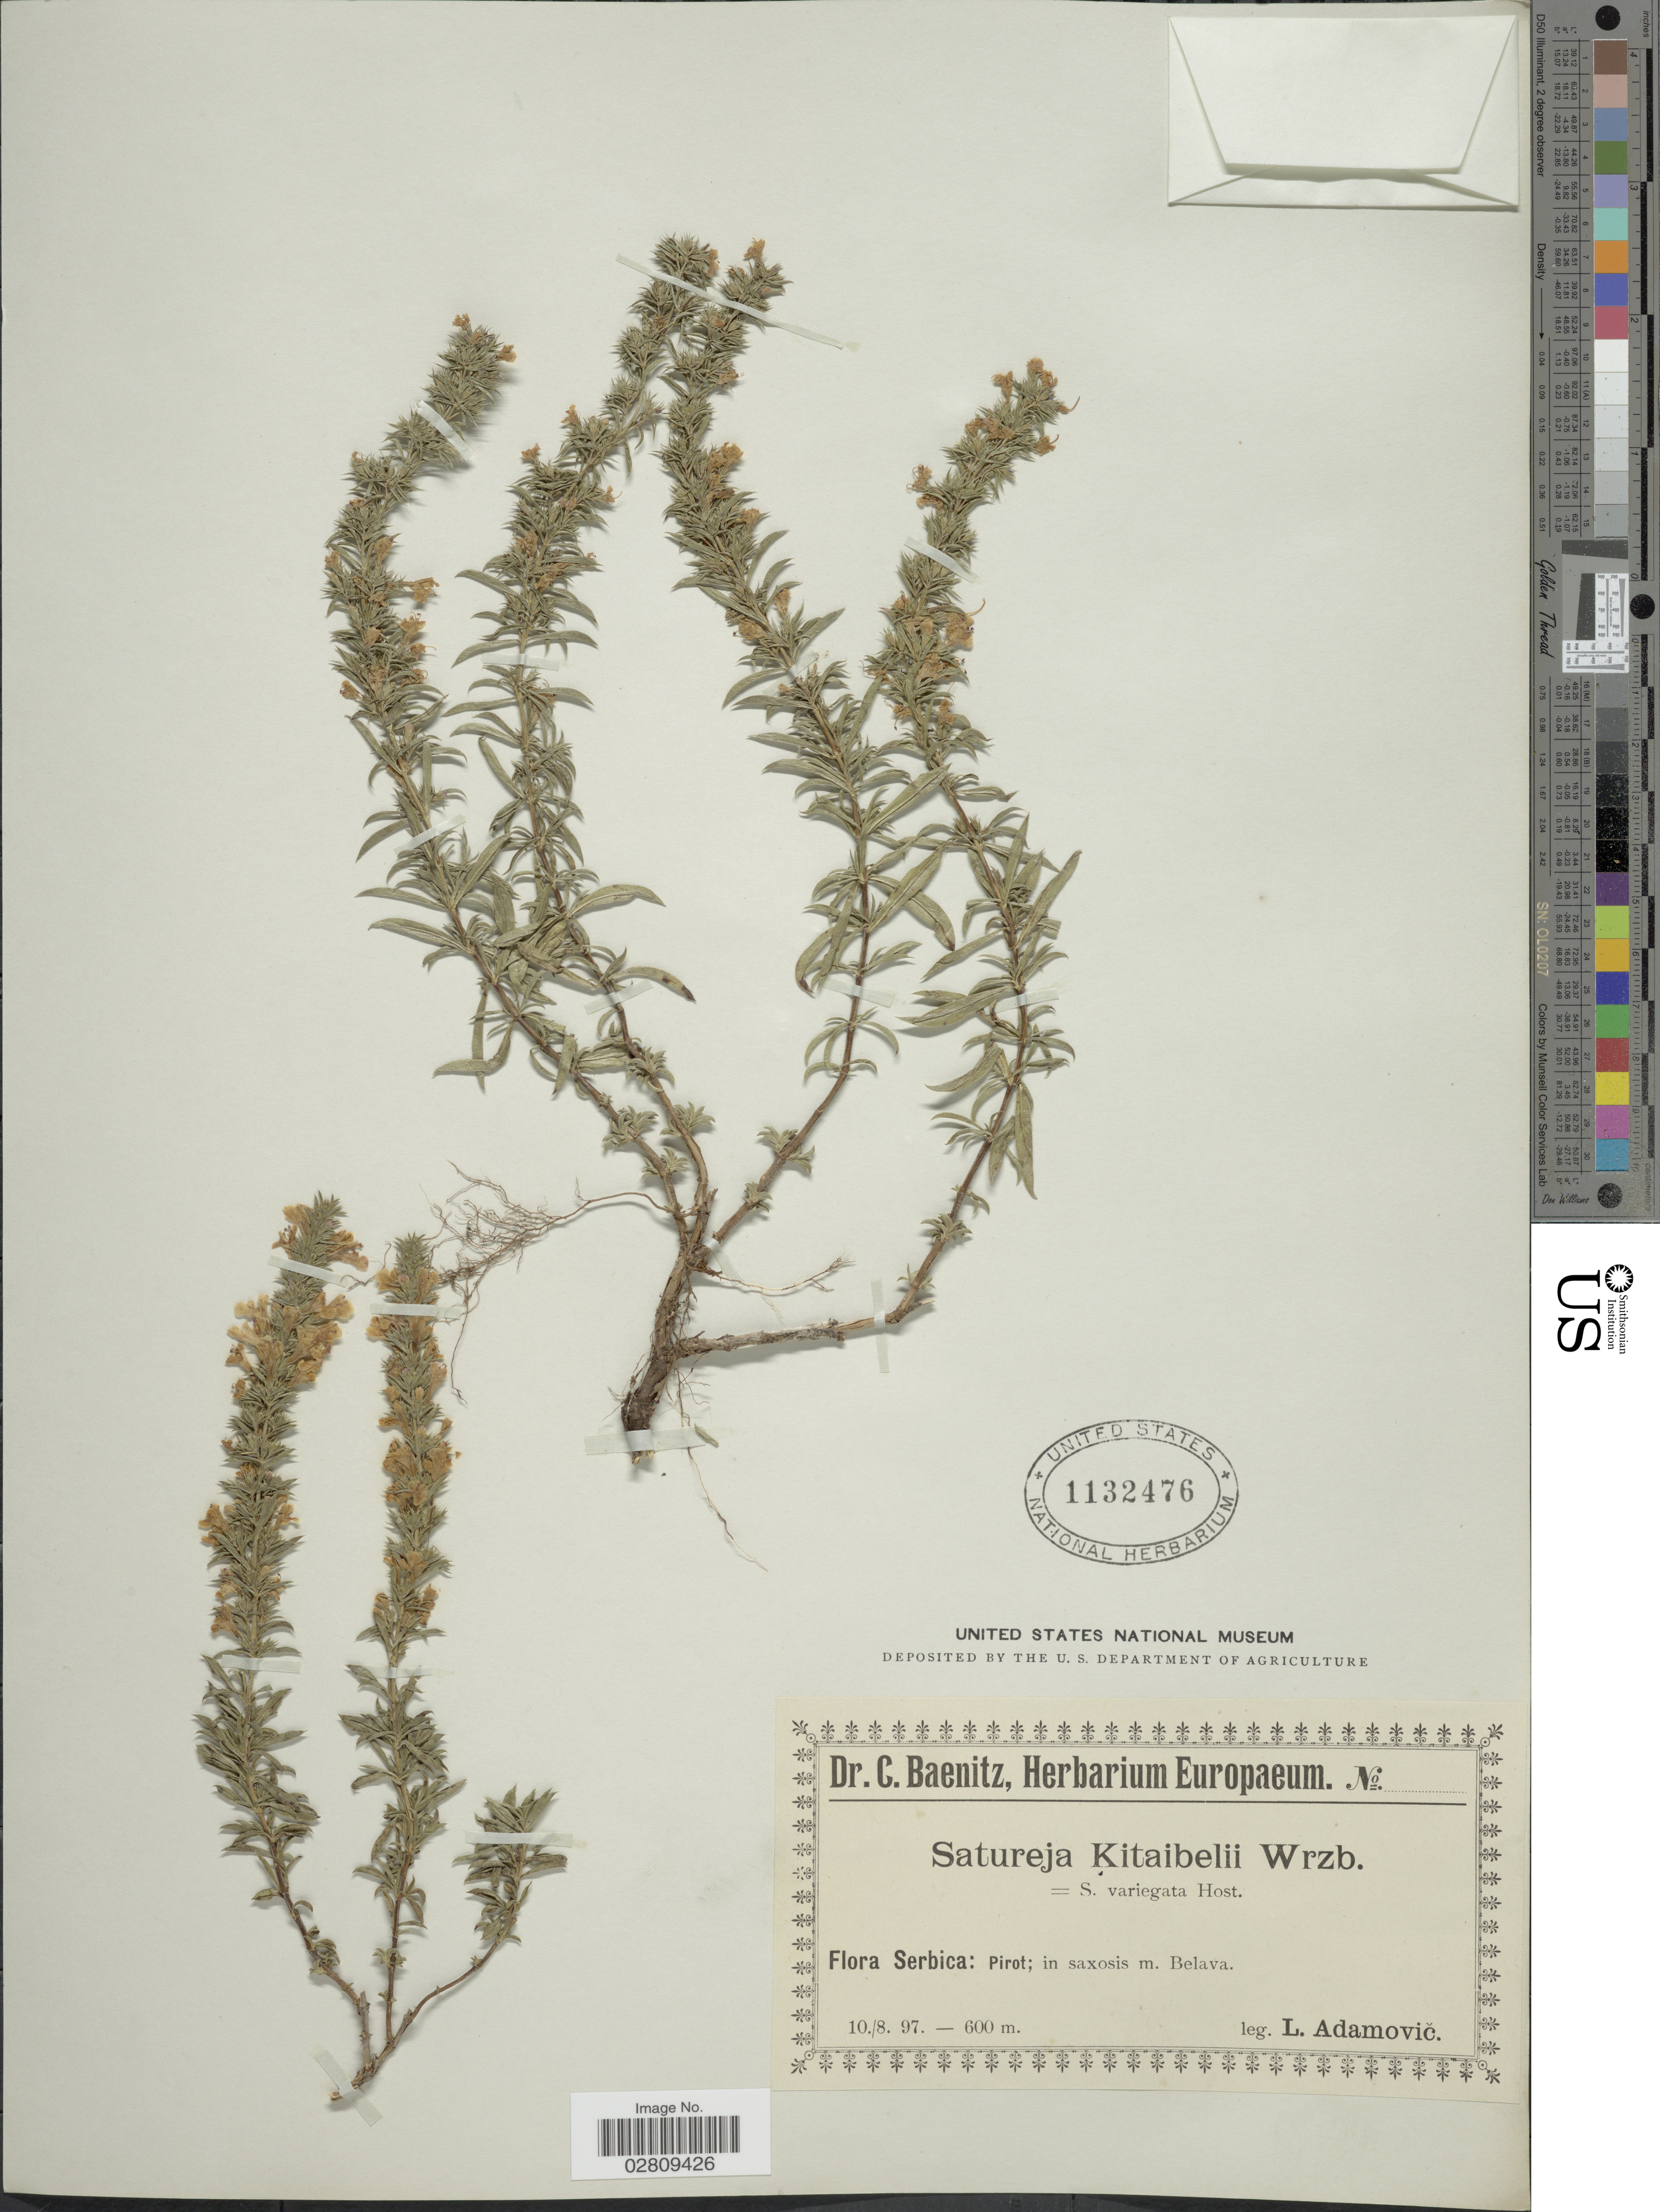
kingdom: Plantae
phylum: Tracheophyta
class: Magnoliopsida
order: Lamiales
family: Lamiaceae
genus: Satureja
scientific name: Satureja kitaibelii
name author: Wierzb. & Heuff.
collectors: L. Adamović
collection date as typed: Transcribed d/m/y: 10/8/97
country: Serbia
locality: Serbica: Pirot; in saxosis m. Belava.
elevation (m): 600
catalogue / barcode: US 1132476